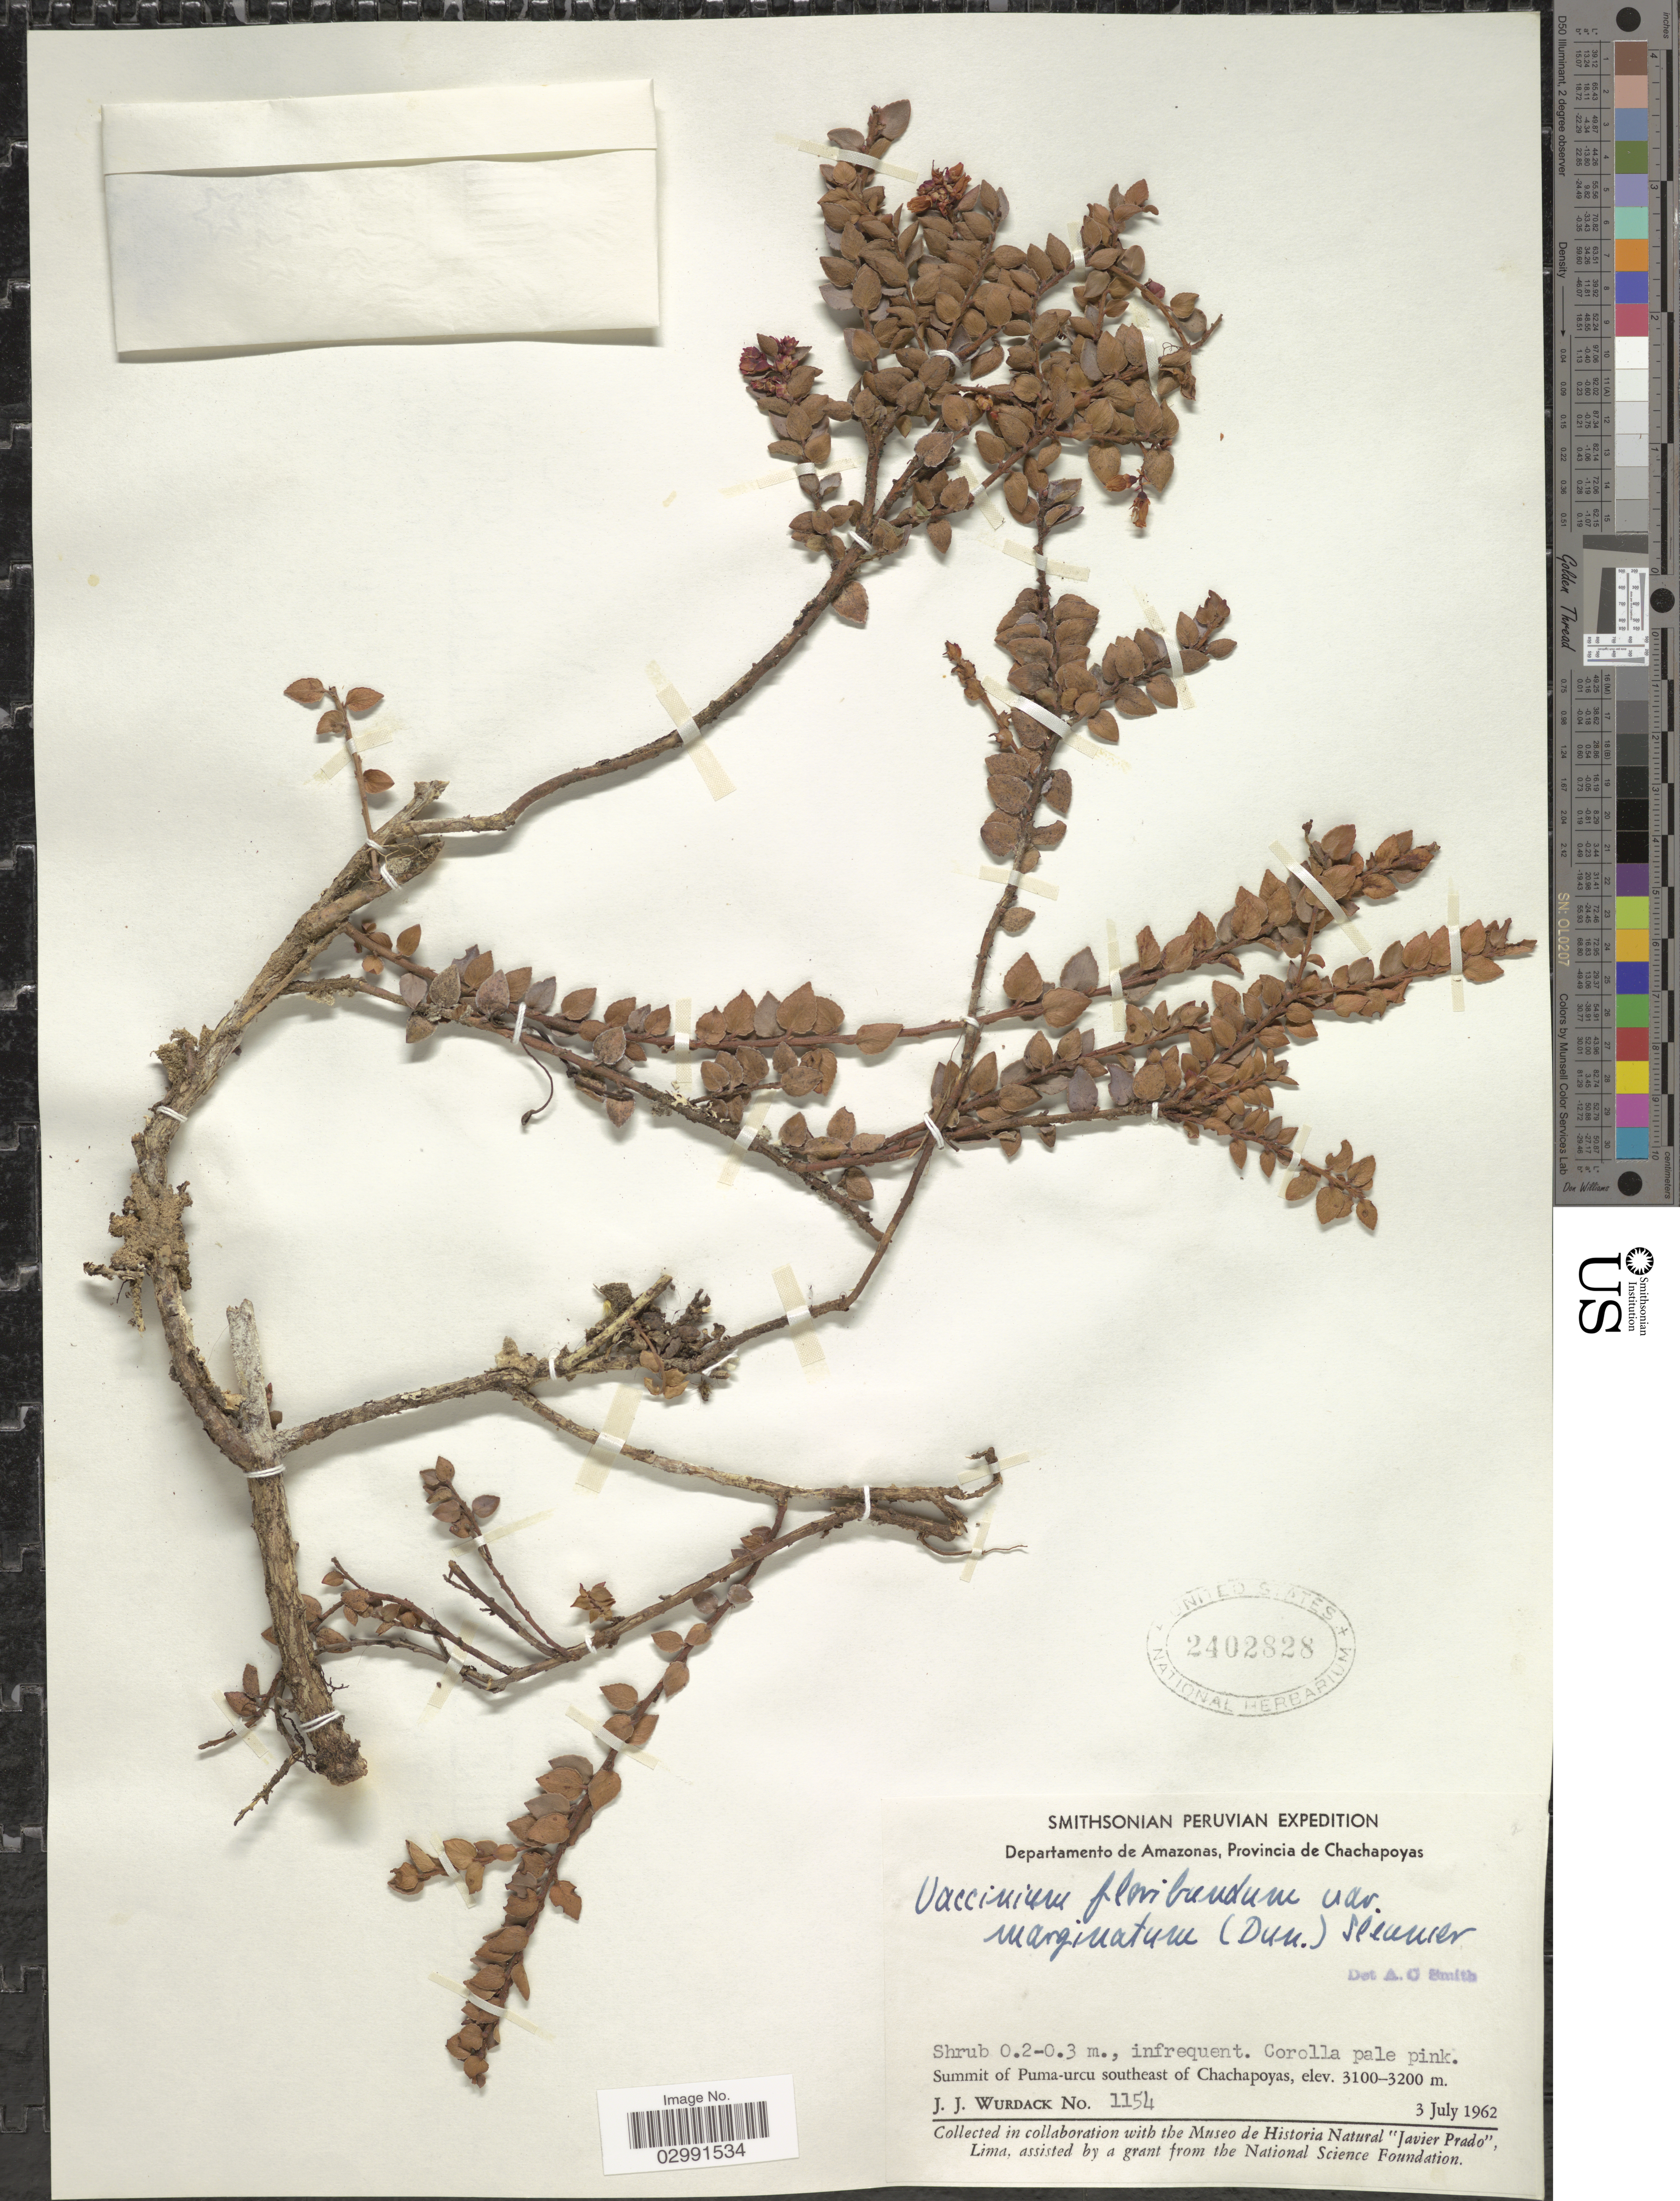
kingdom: Plantae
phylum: Tracheophyta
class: Magnoliopsida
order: Ericales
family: Ericaceae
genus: Vaccinium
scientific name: Vaccinium floribundum var. marginatum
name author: Kunth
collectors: J. J. Wurdack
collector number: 1154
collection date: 1962-07-03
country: Peru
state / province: Amazonas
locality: Departamento de Amazonas, Provincia de Chachapoyas. Summit of Puma-urcu southeast of Chachapoyas.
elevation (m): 3100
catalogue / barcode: US 2402828